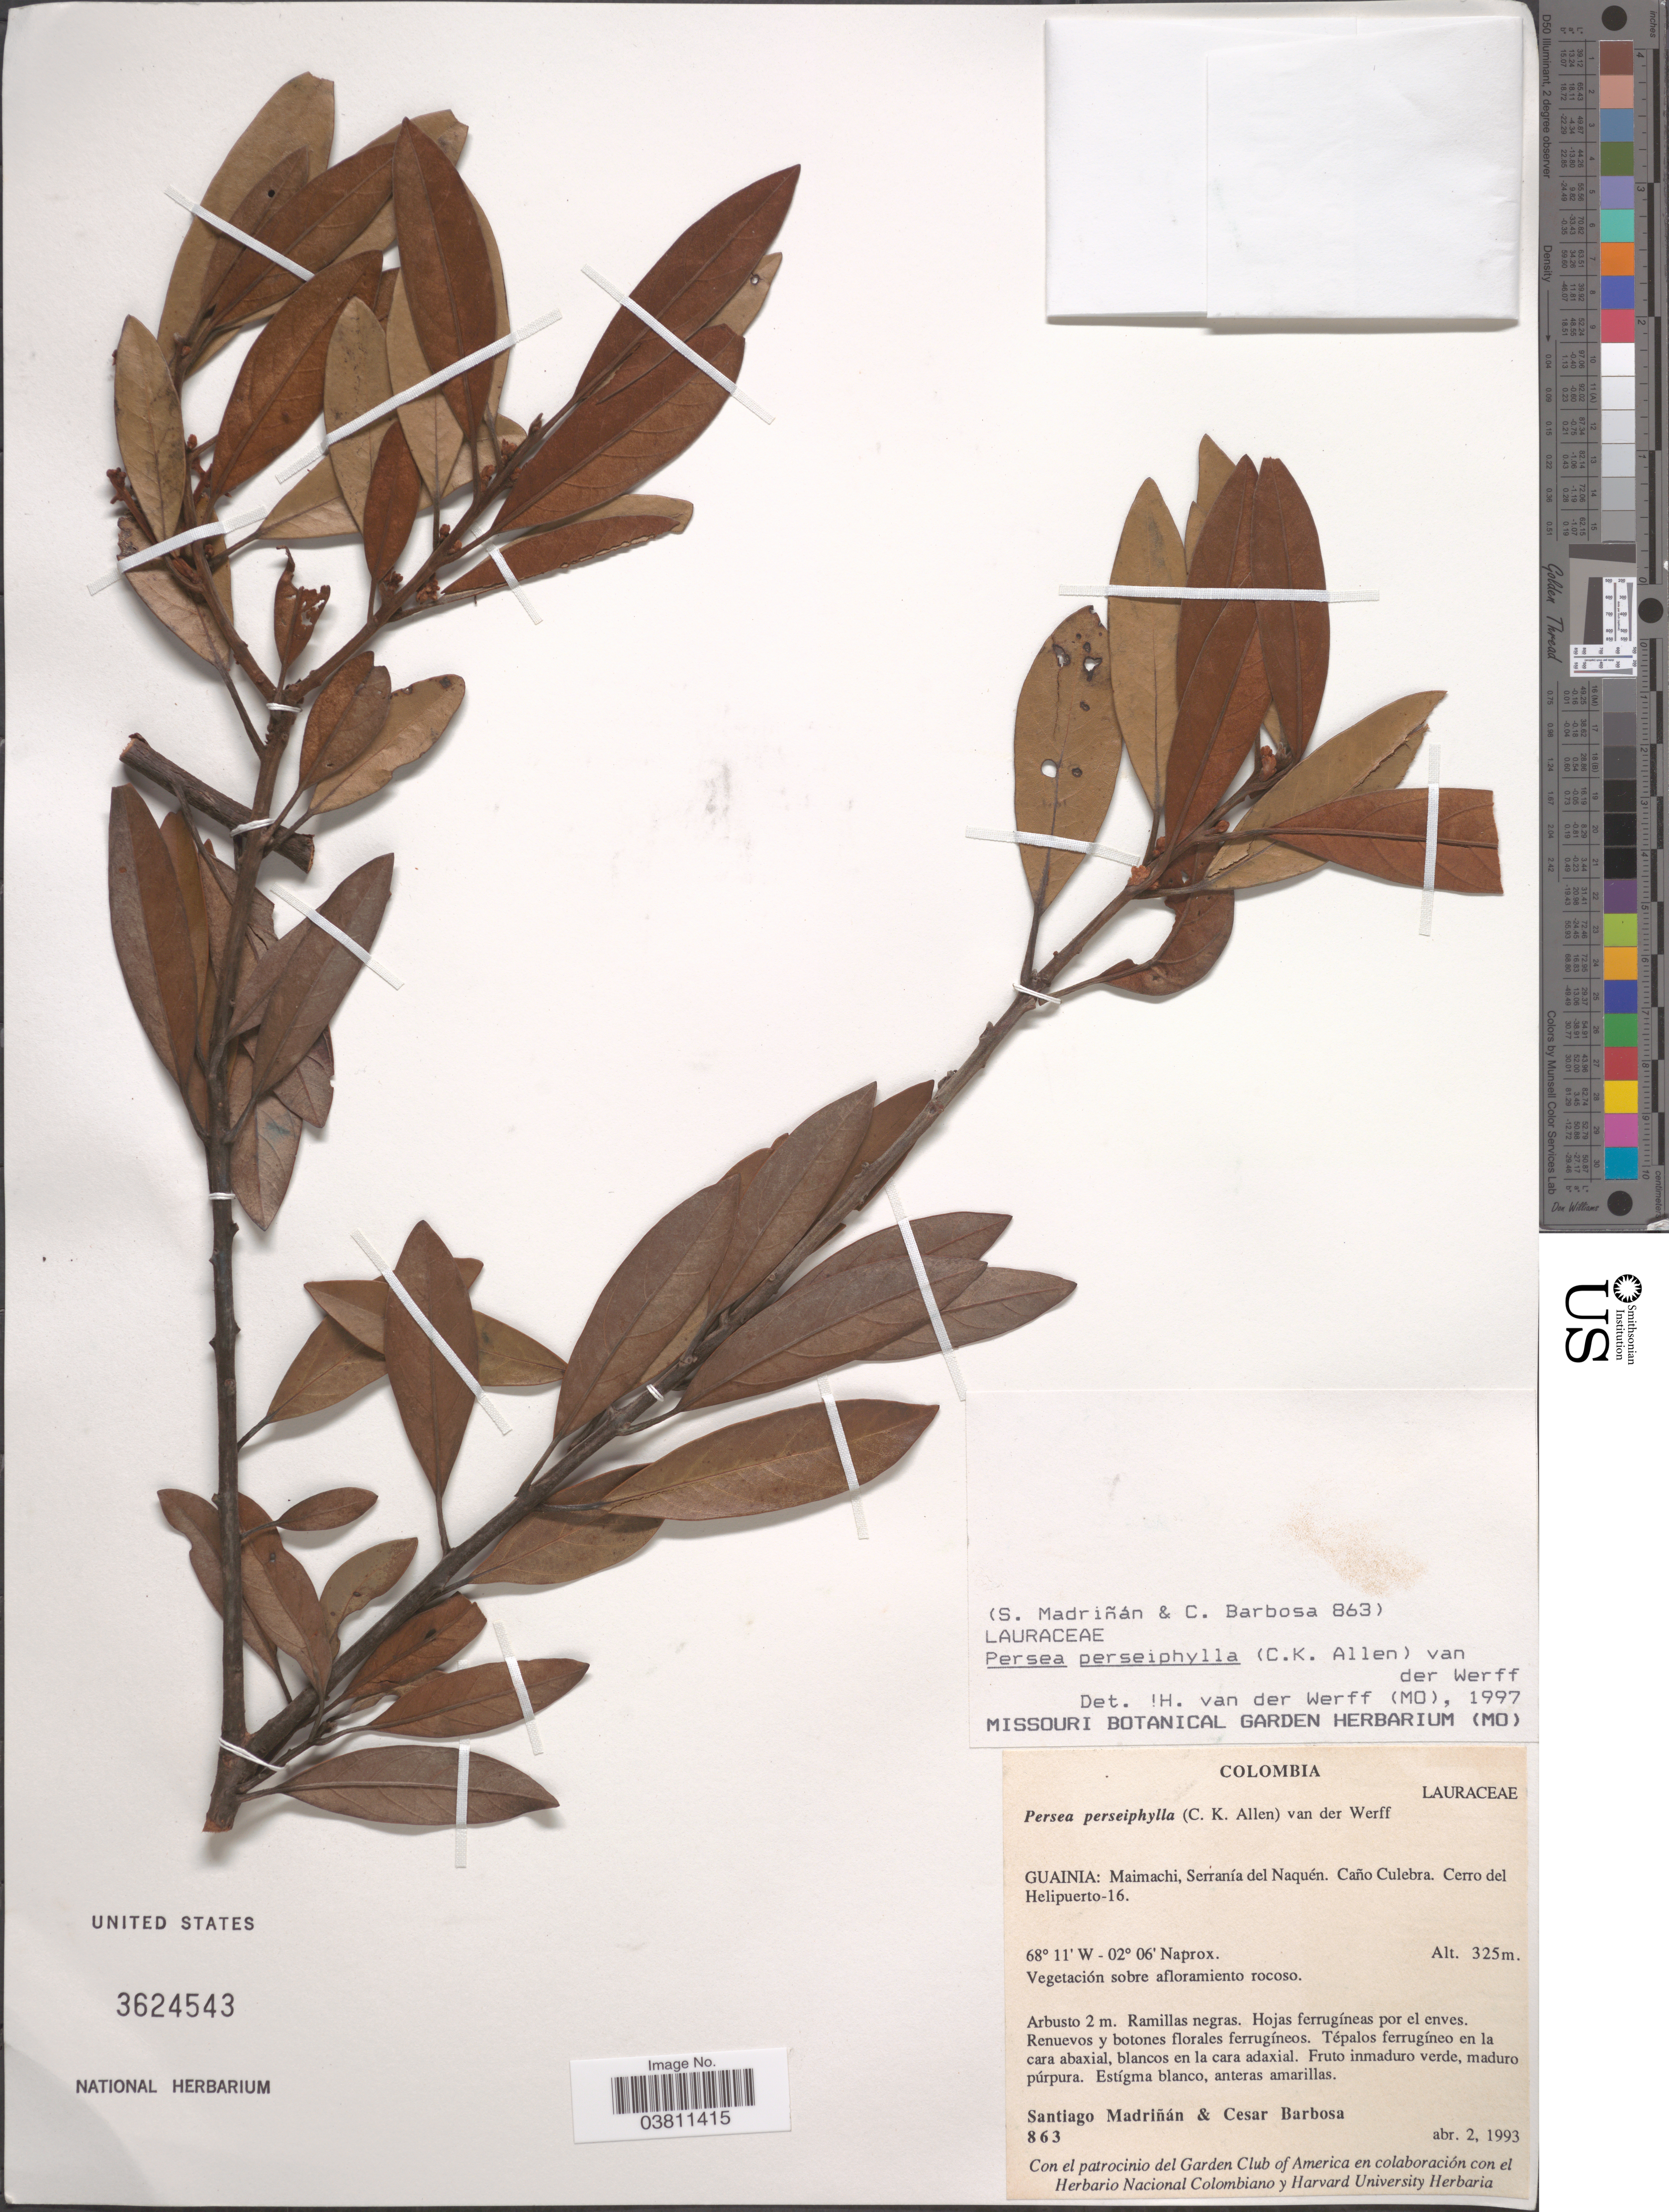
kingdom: Plantae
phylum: Tracheophyta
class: Magnoliopsida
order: Laurales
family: Lauraceae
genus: Persea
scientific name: Persea perseiphylla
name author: (C.K. Allen) van der Werff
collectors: S. Madriñán & C. E. Barbosa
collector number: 863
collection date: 1993-04-02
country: Colombia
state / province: Guainía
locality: Maimachi, Serranía del Naquén. Caño Culebra. Cerro del Helipuerto-16.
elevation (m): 325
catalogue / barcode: US 3624543